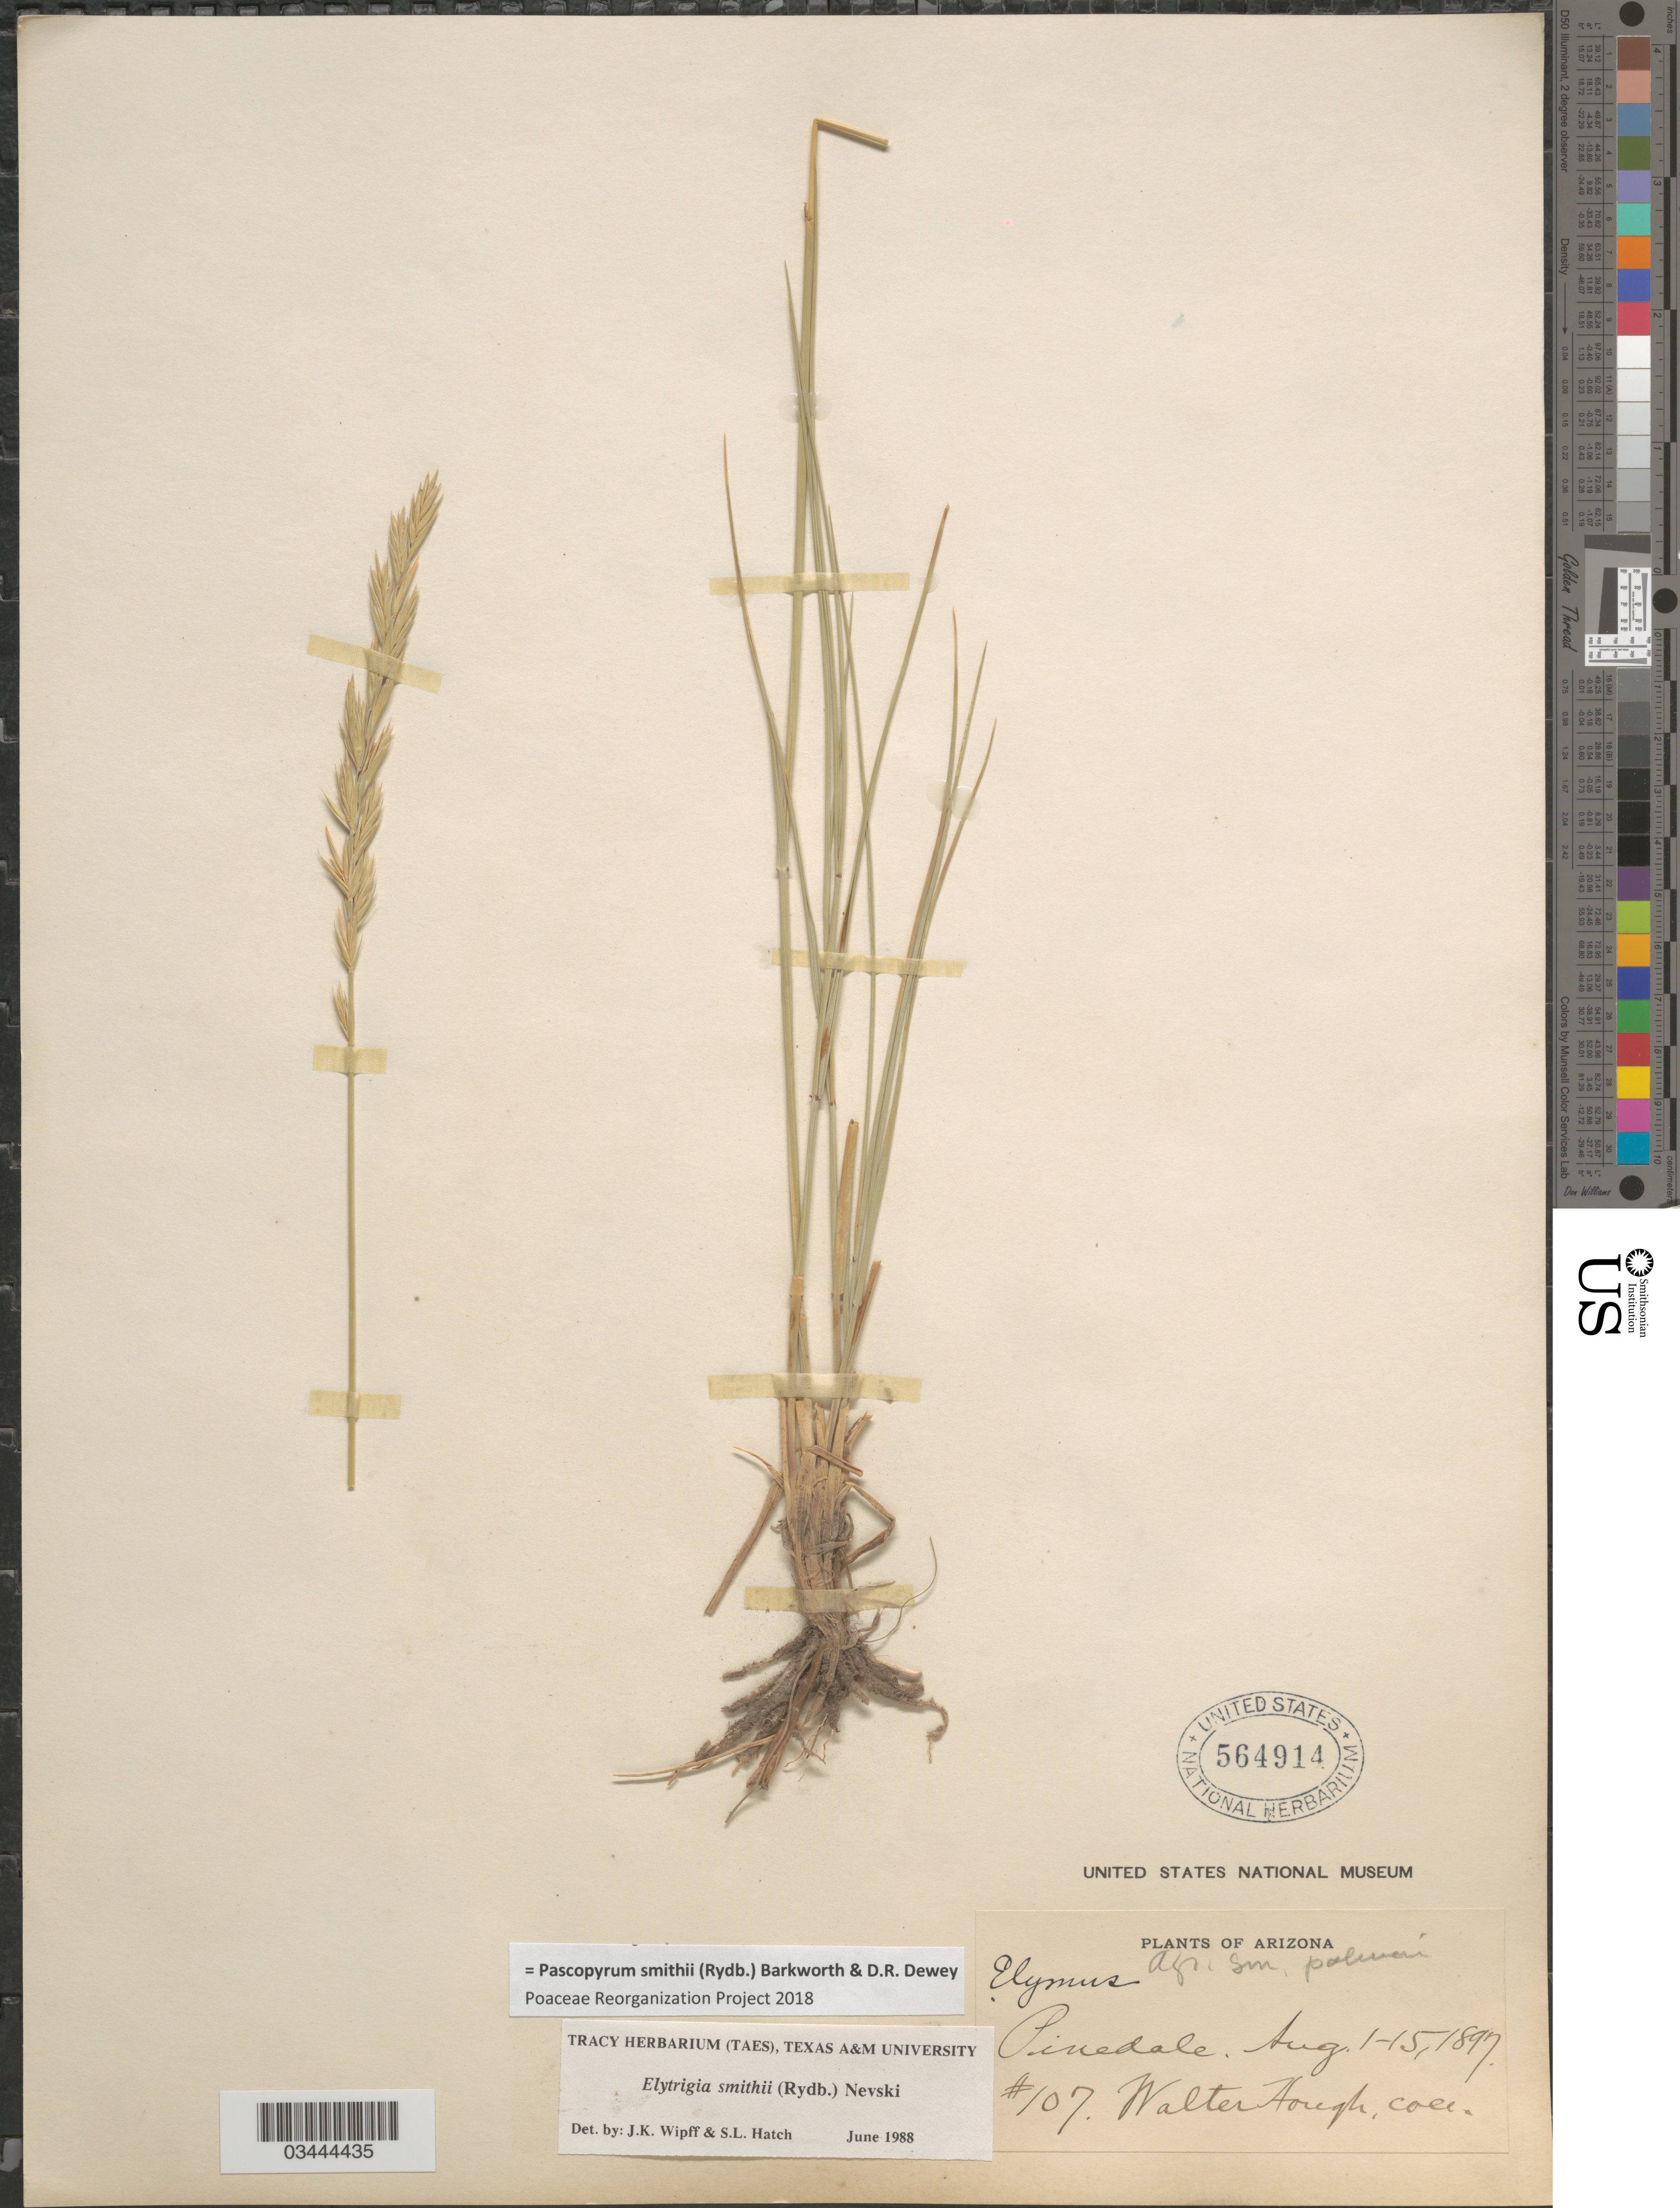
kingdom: Plantae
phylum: Tracheophyta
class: Liliopsida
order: Poales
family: Poaceae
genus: Pascopyrum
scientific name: Pascopyrum smithii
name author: (Rydb.) Barkworth & Dewey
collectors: W. Hough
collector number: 107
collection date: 1897-08-01/1897-08-15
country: United States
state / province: Arizona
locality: Pinedale.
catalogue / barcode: US 564914